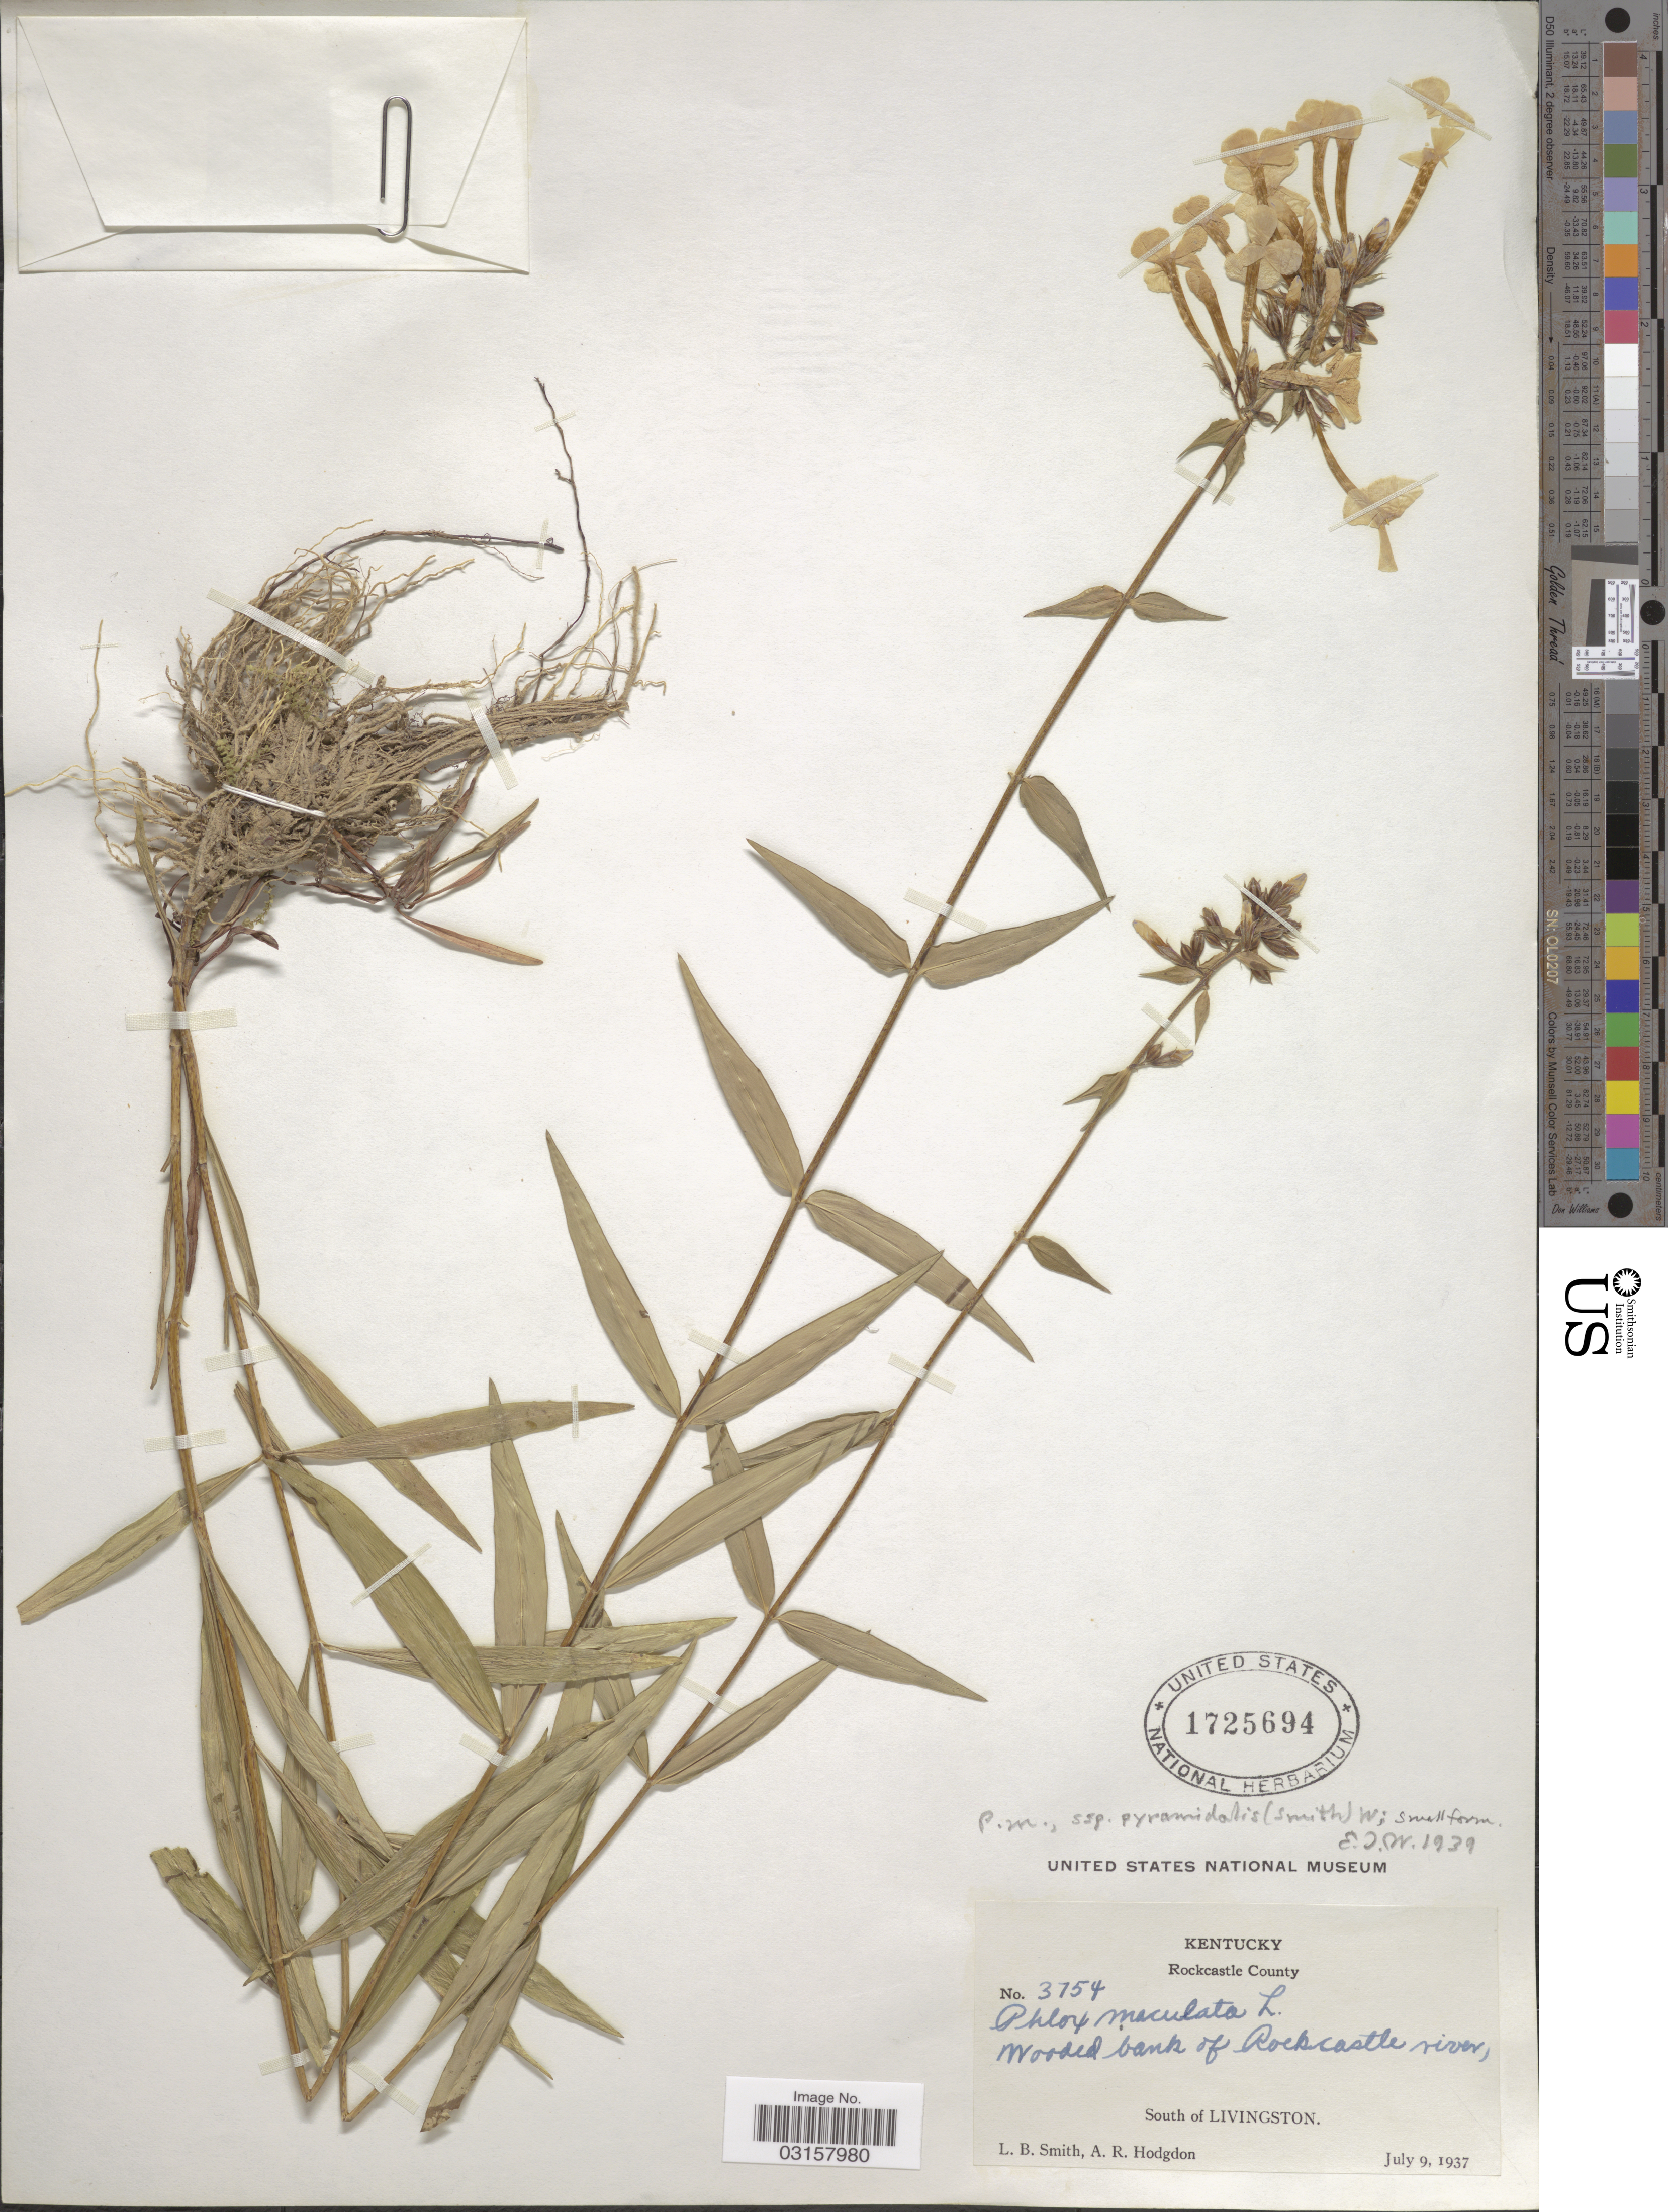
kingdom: Plantae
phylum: Tracheophyta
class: Magnoliopsida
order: Ericales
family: Polemoniaceae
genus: Phlox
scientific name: Phlox x pyramidalis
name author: (Sm.) Wherry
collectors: L. Smith & A. R. Hodgdon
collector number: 3754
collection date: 1937-07-09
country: United States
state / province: Kentucky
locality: Rockcastle County. South of Livingston.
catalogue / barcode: US 1725694